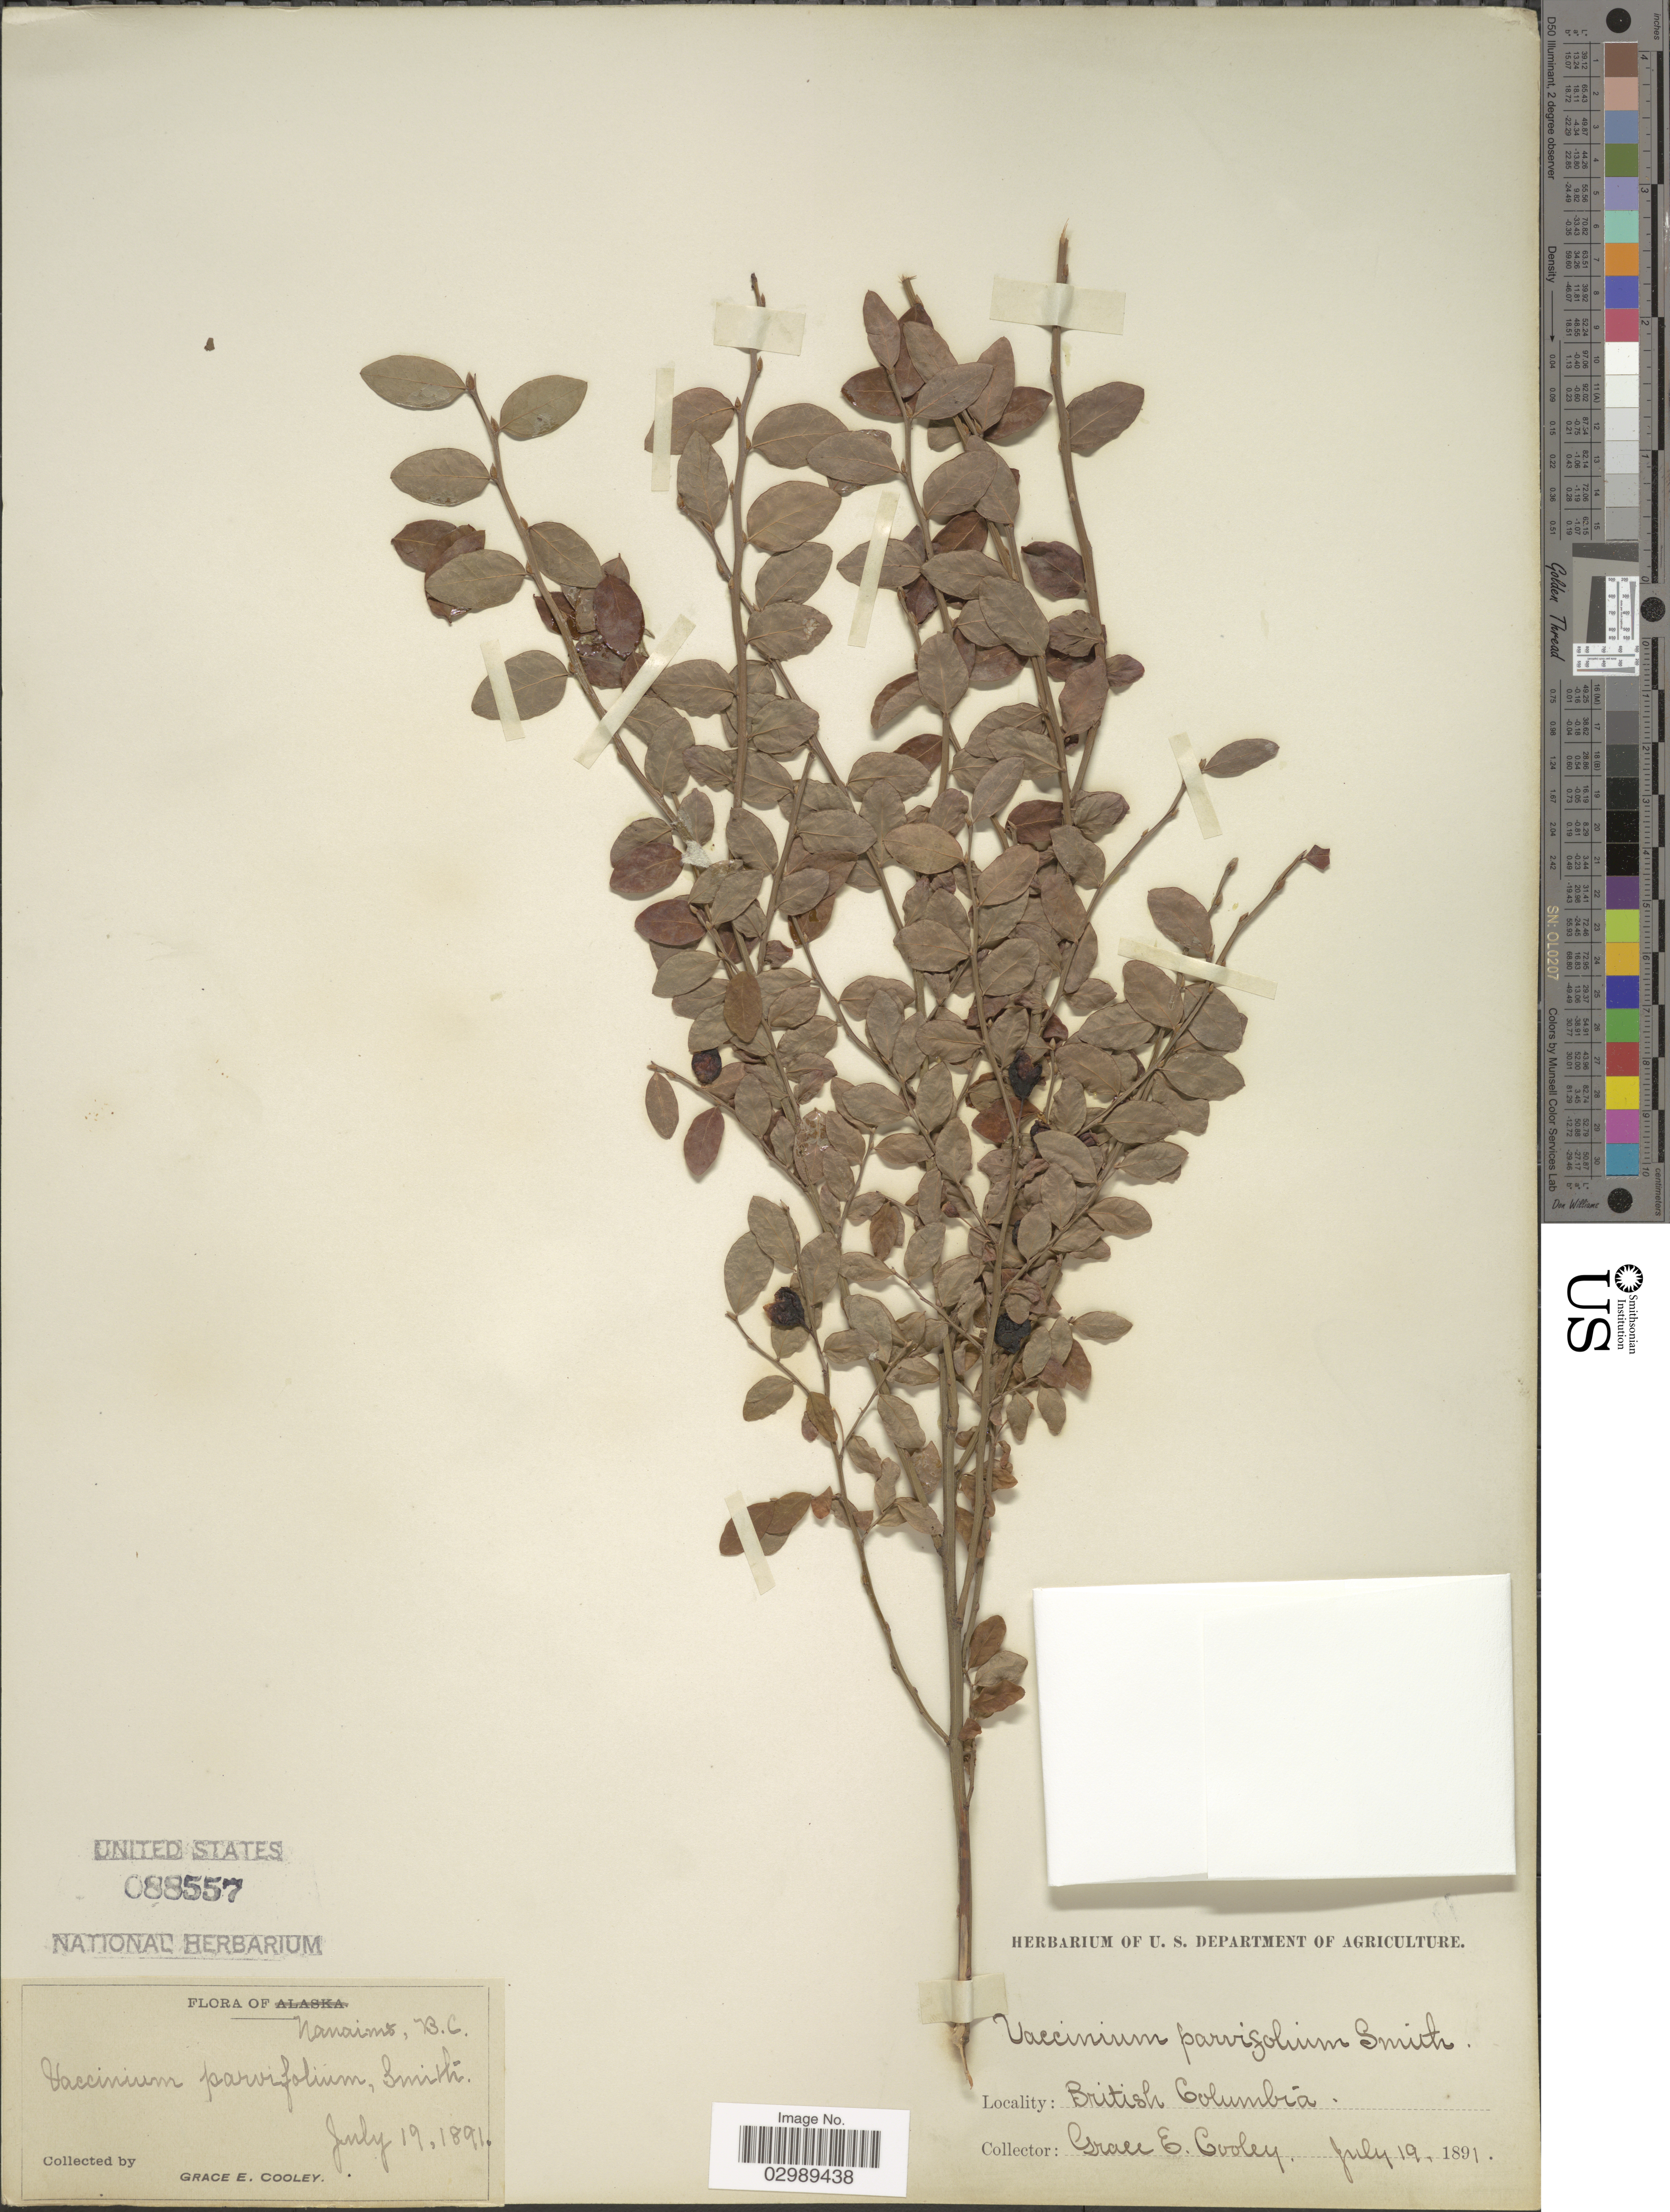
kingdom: Plantae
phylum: Tracheophyta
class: Magnoliopsida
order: Ericales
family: Ericaceae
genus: Vaccinium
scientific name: Vaccinium parvifolium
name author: Small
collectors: G. E. Cooley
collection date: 1891-07-19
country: Canada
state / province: British Columbia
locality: Nanaimo.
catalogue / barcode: US 88557